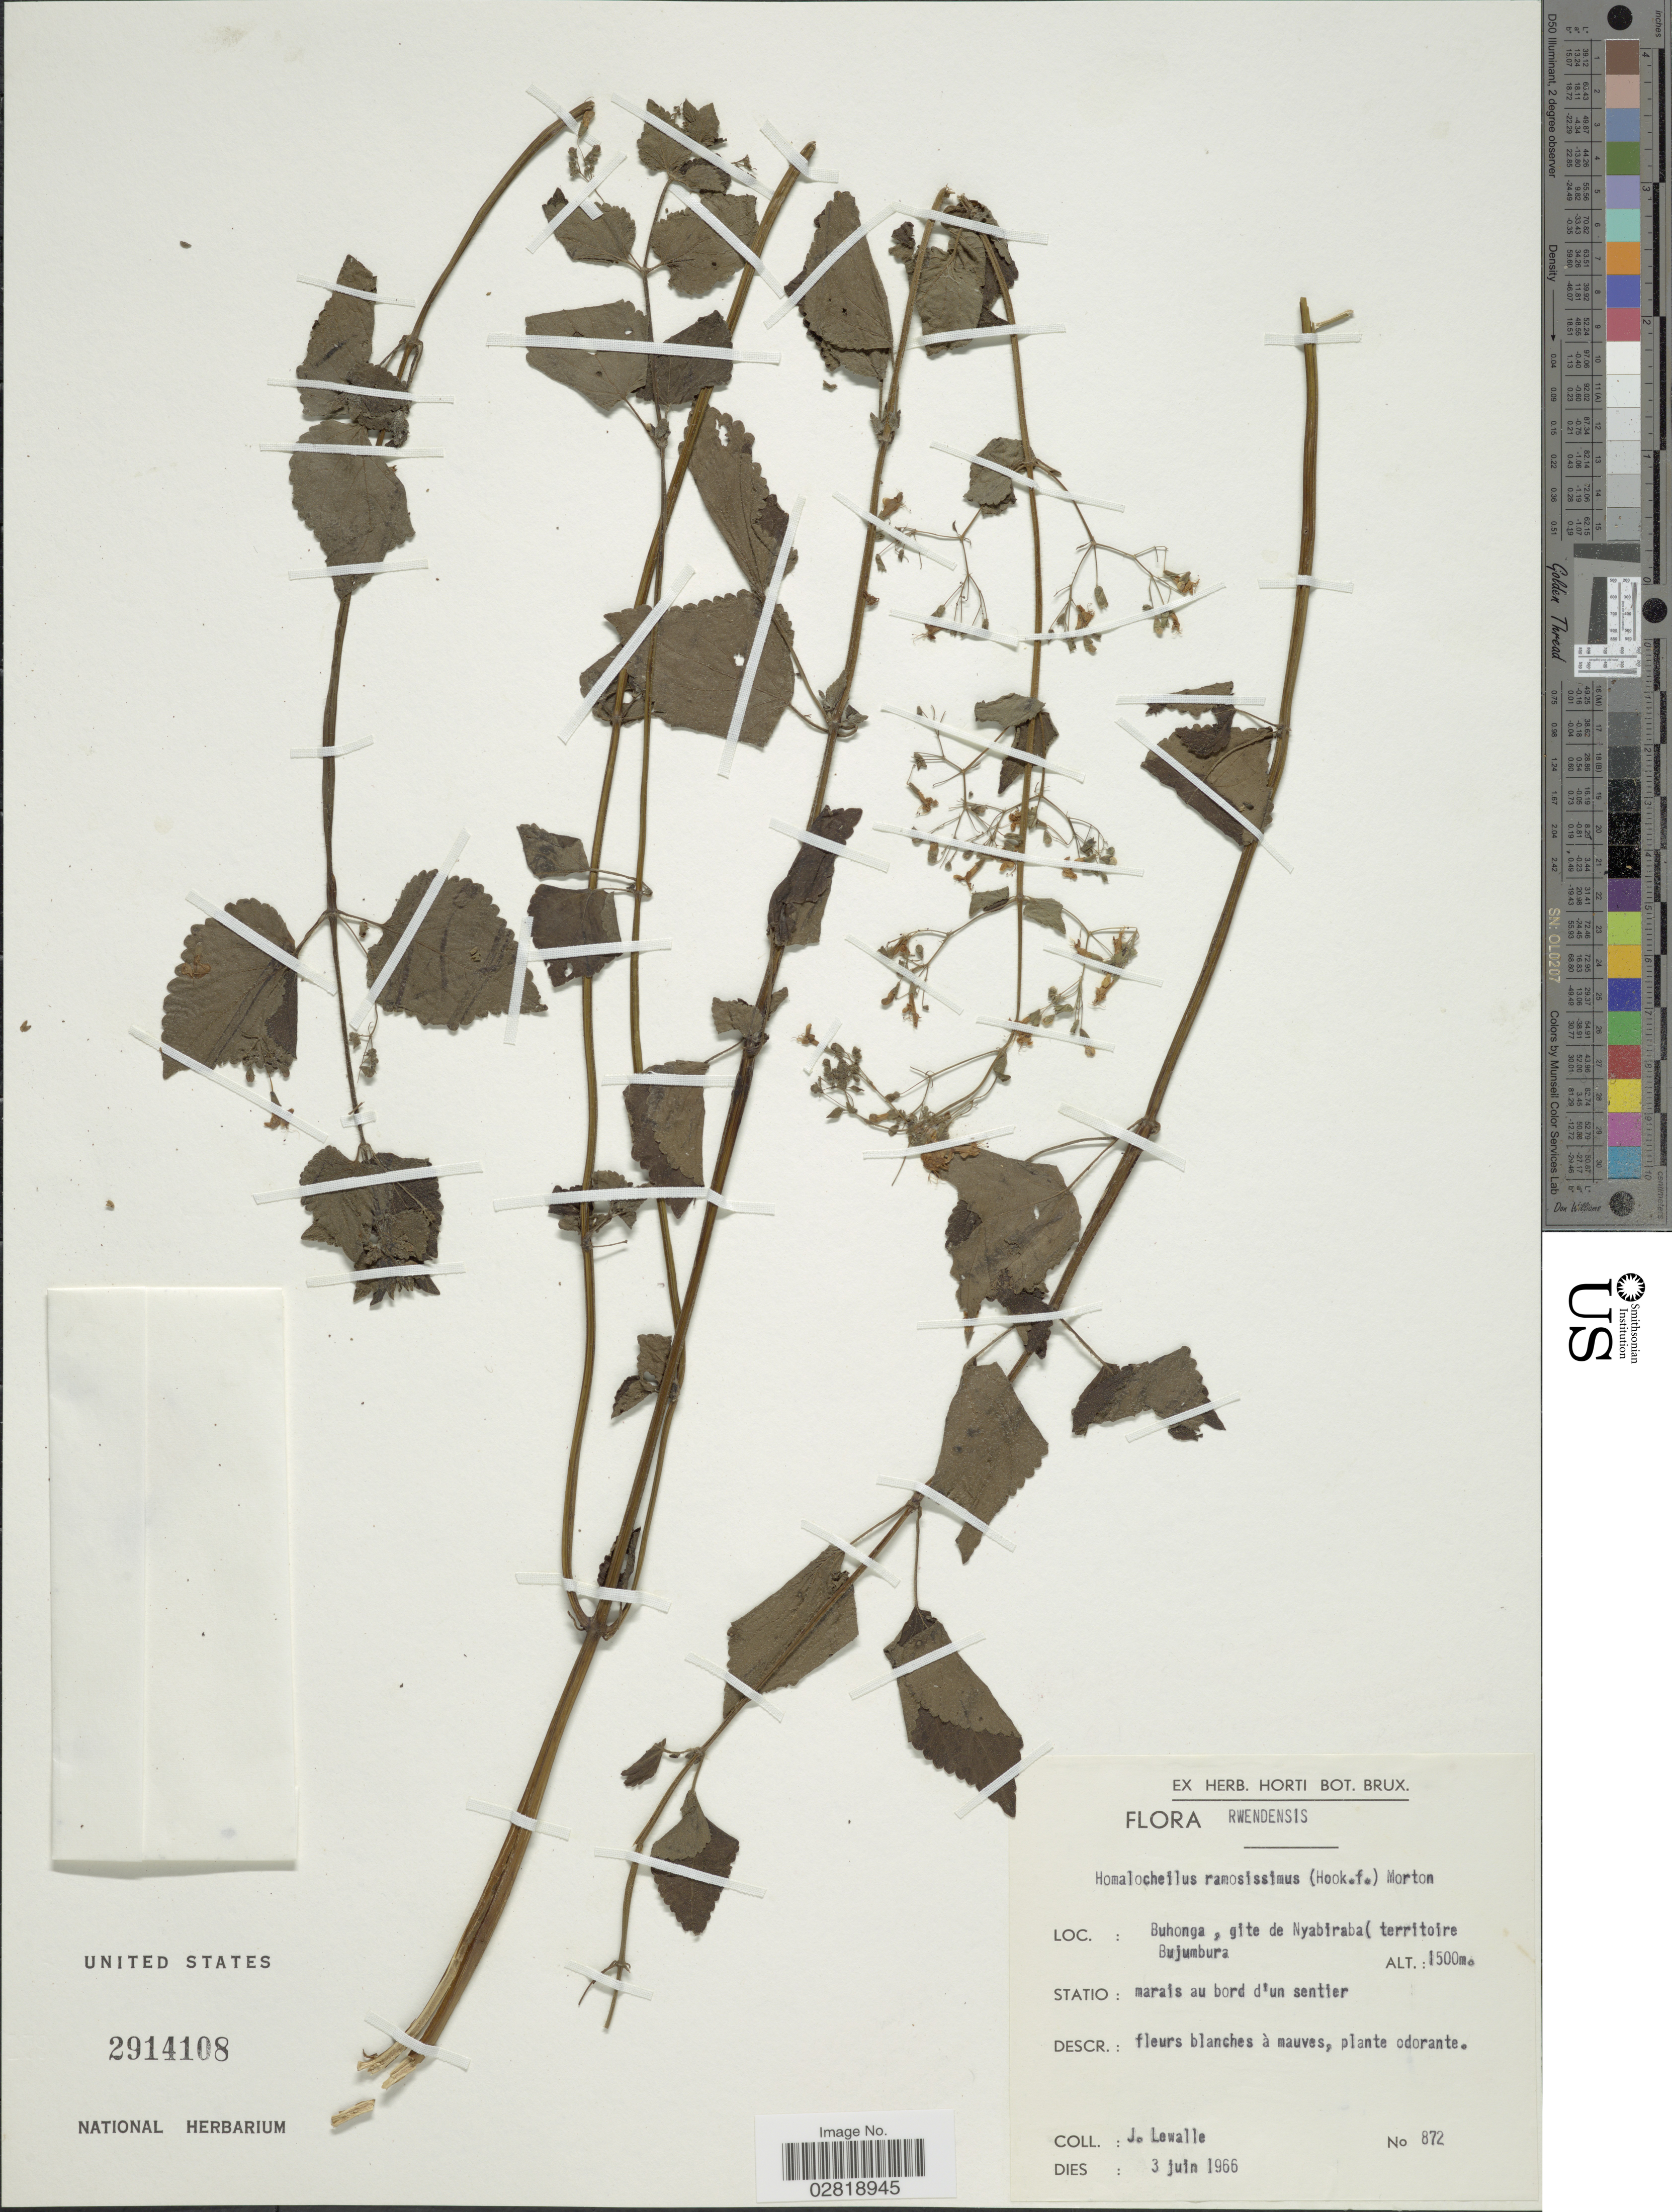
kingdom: Plantae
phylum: Tracheophyta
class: Magnoliopsida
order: Lamiales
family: Lamiaceae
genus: Isodon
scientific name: Isodon ramosissimus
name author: (Hook. f.) Codd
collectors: J. Lewalle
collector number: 872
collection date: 1966-06-03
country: Burundi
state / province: Bujumura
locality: Buhonga, gite de Nyabiraba (territoire Bujumbura).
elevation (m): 1500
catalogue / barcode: US 2914108